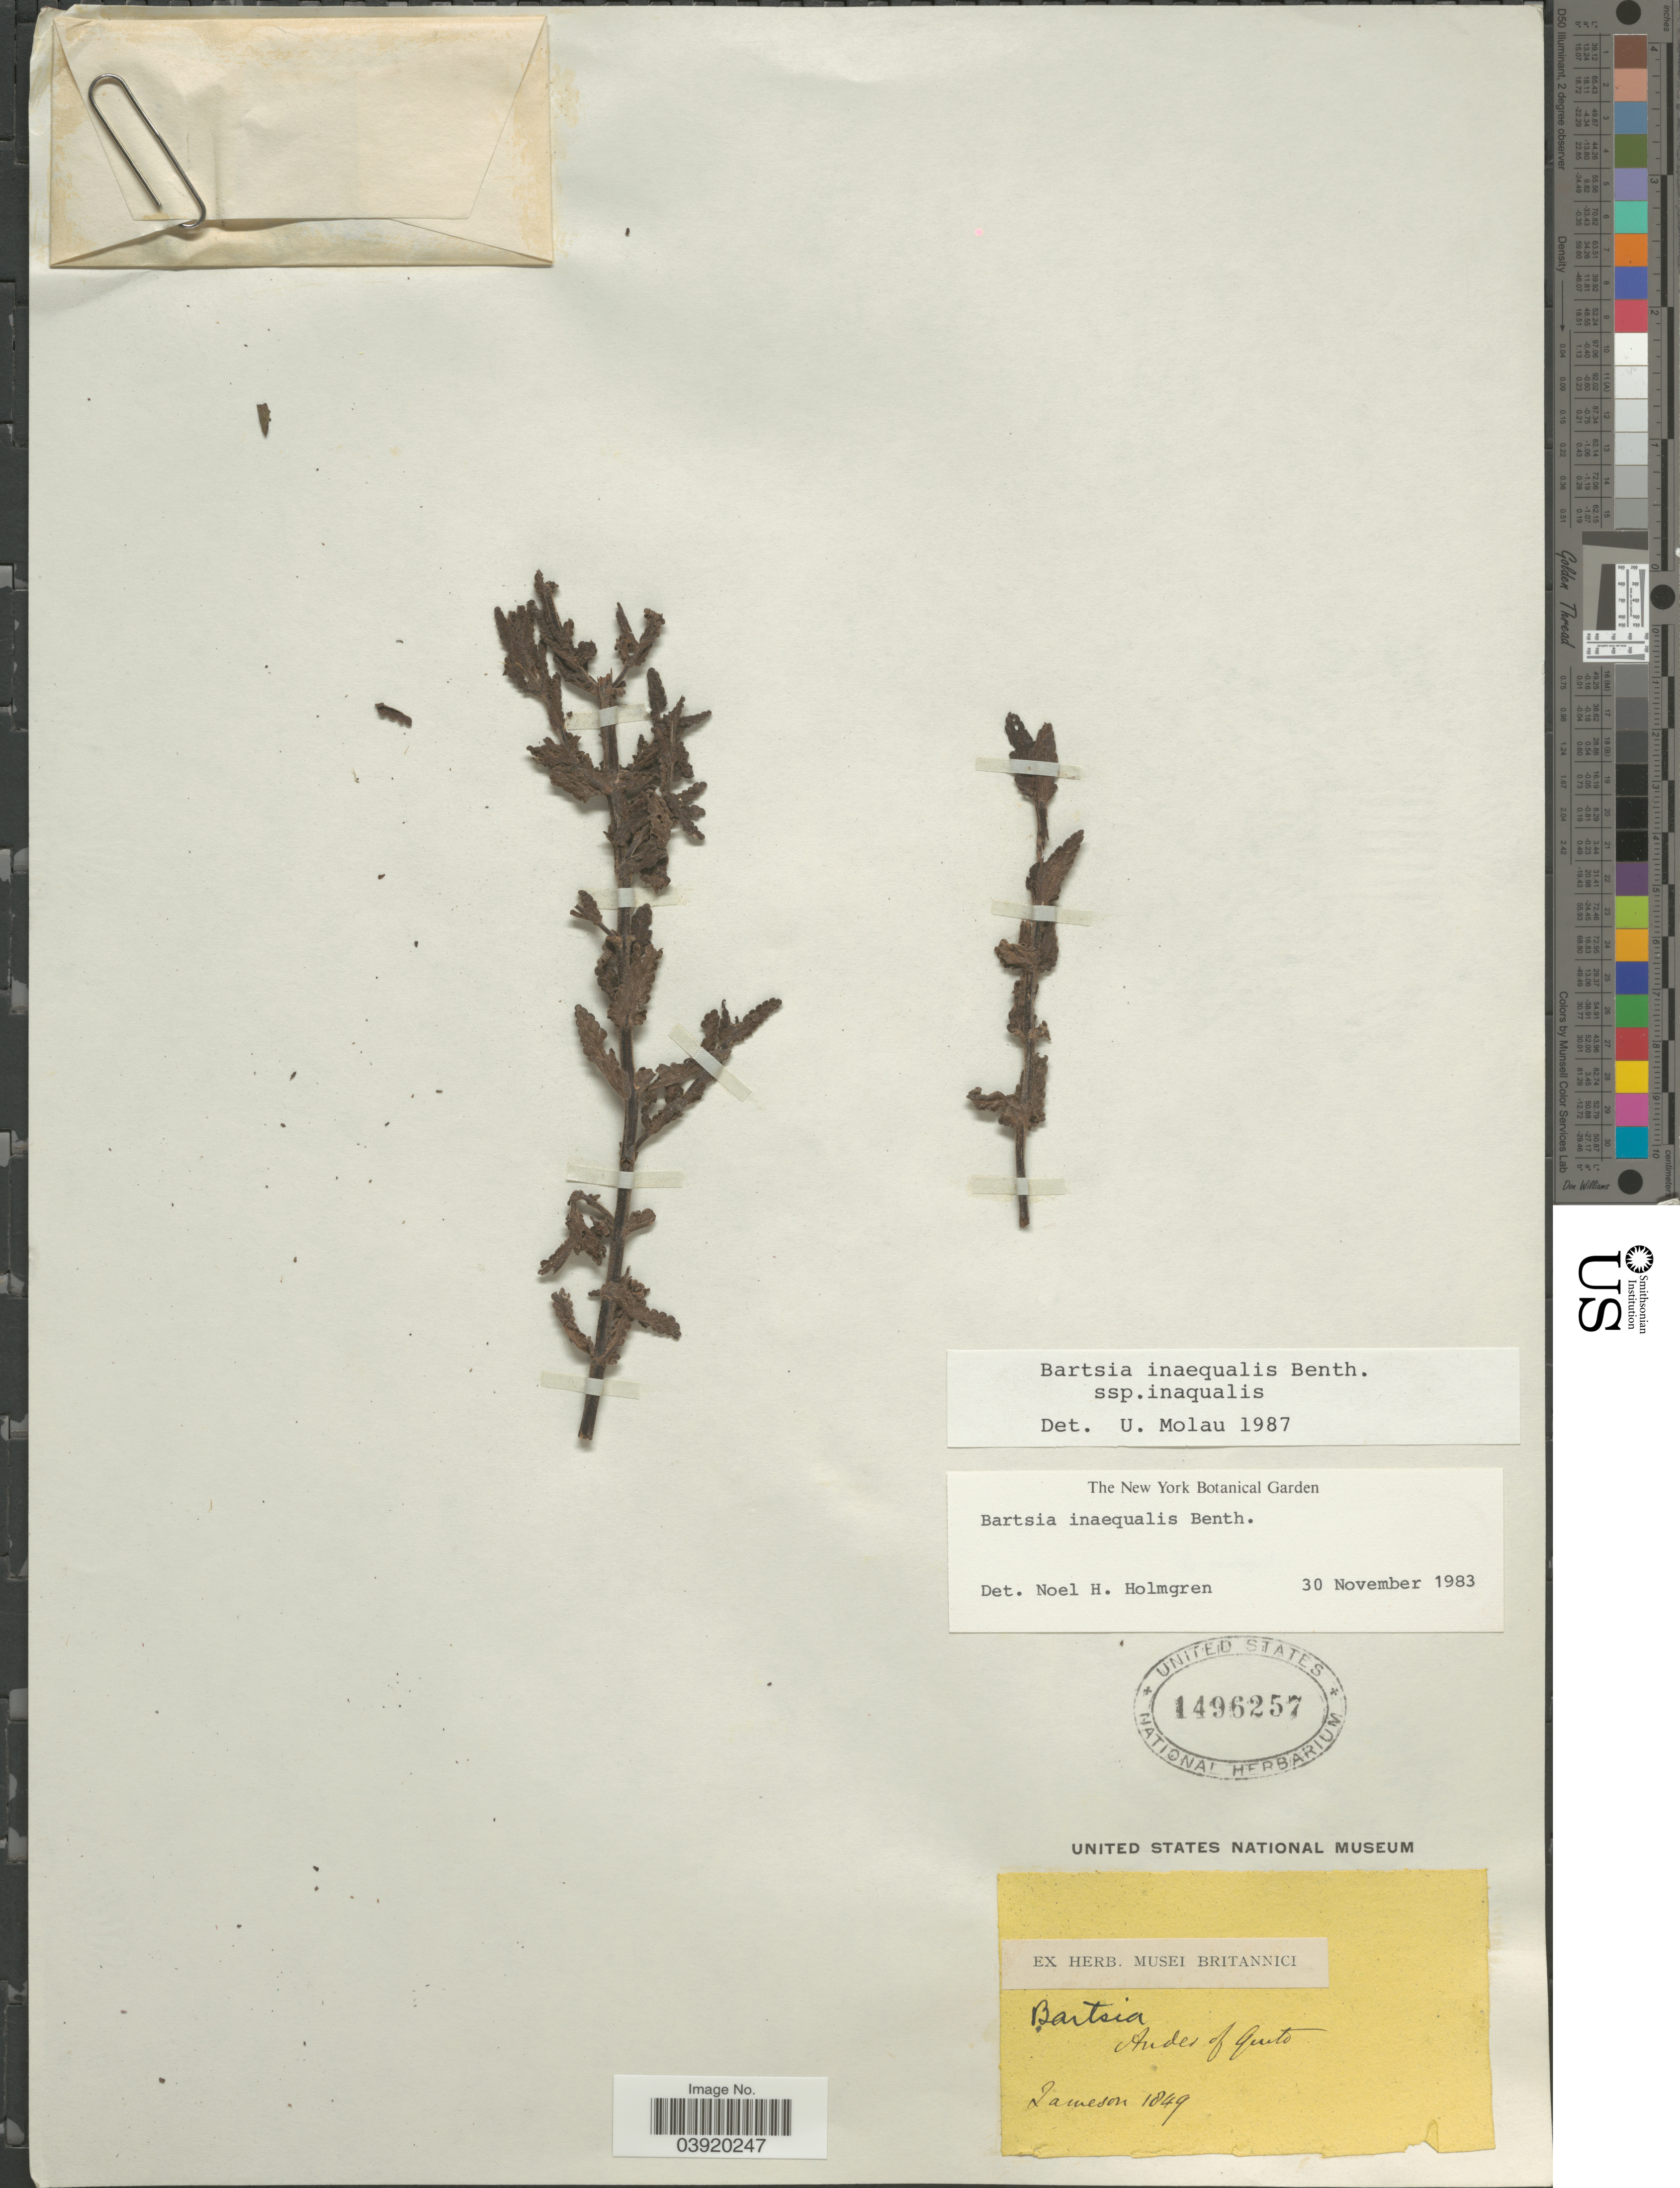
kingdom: Plantae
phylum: Tracheophyta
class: Magnoliopsida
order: Lamiales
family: Orobanchaceae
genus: Bartsia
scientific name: Bartsia inaequalis subsp. inaequalis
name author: Benth.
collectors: -- Jameson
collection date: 1849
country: Ecuador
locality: Andes of Quito.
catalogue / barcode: US 1496257